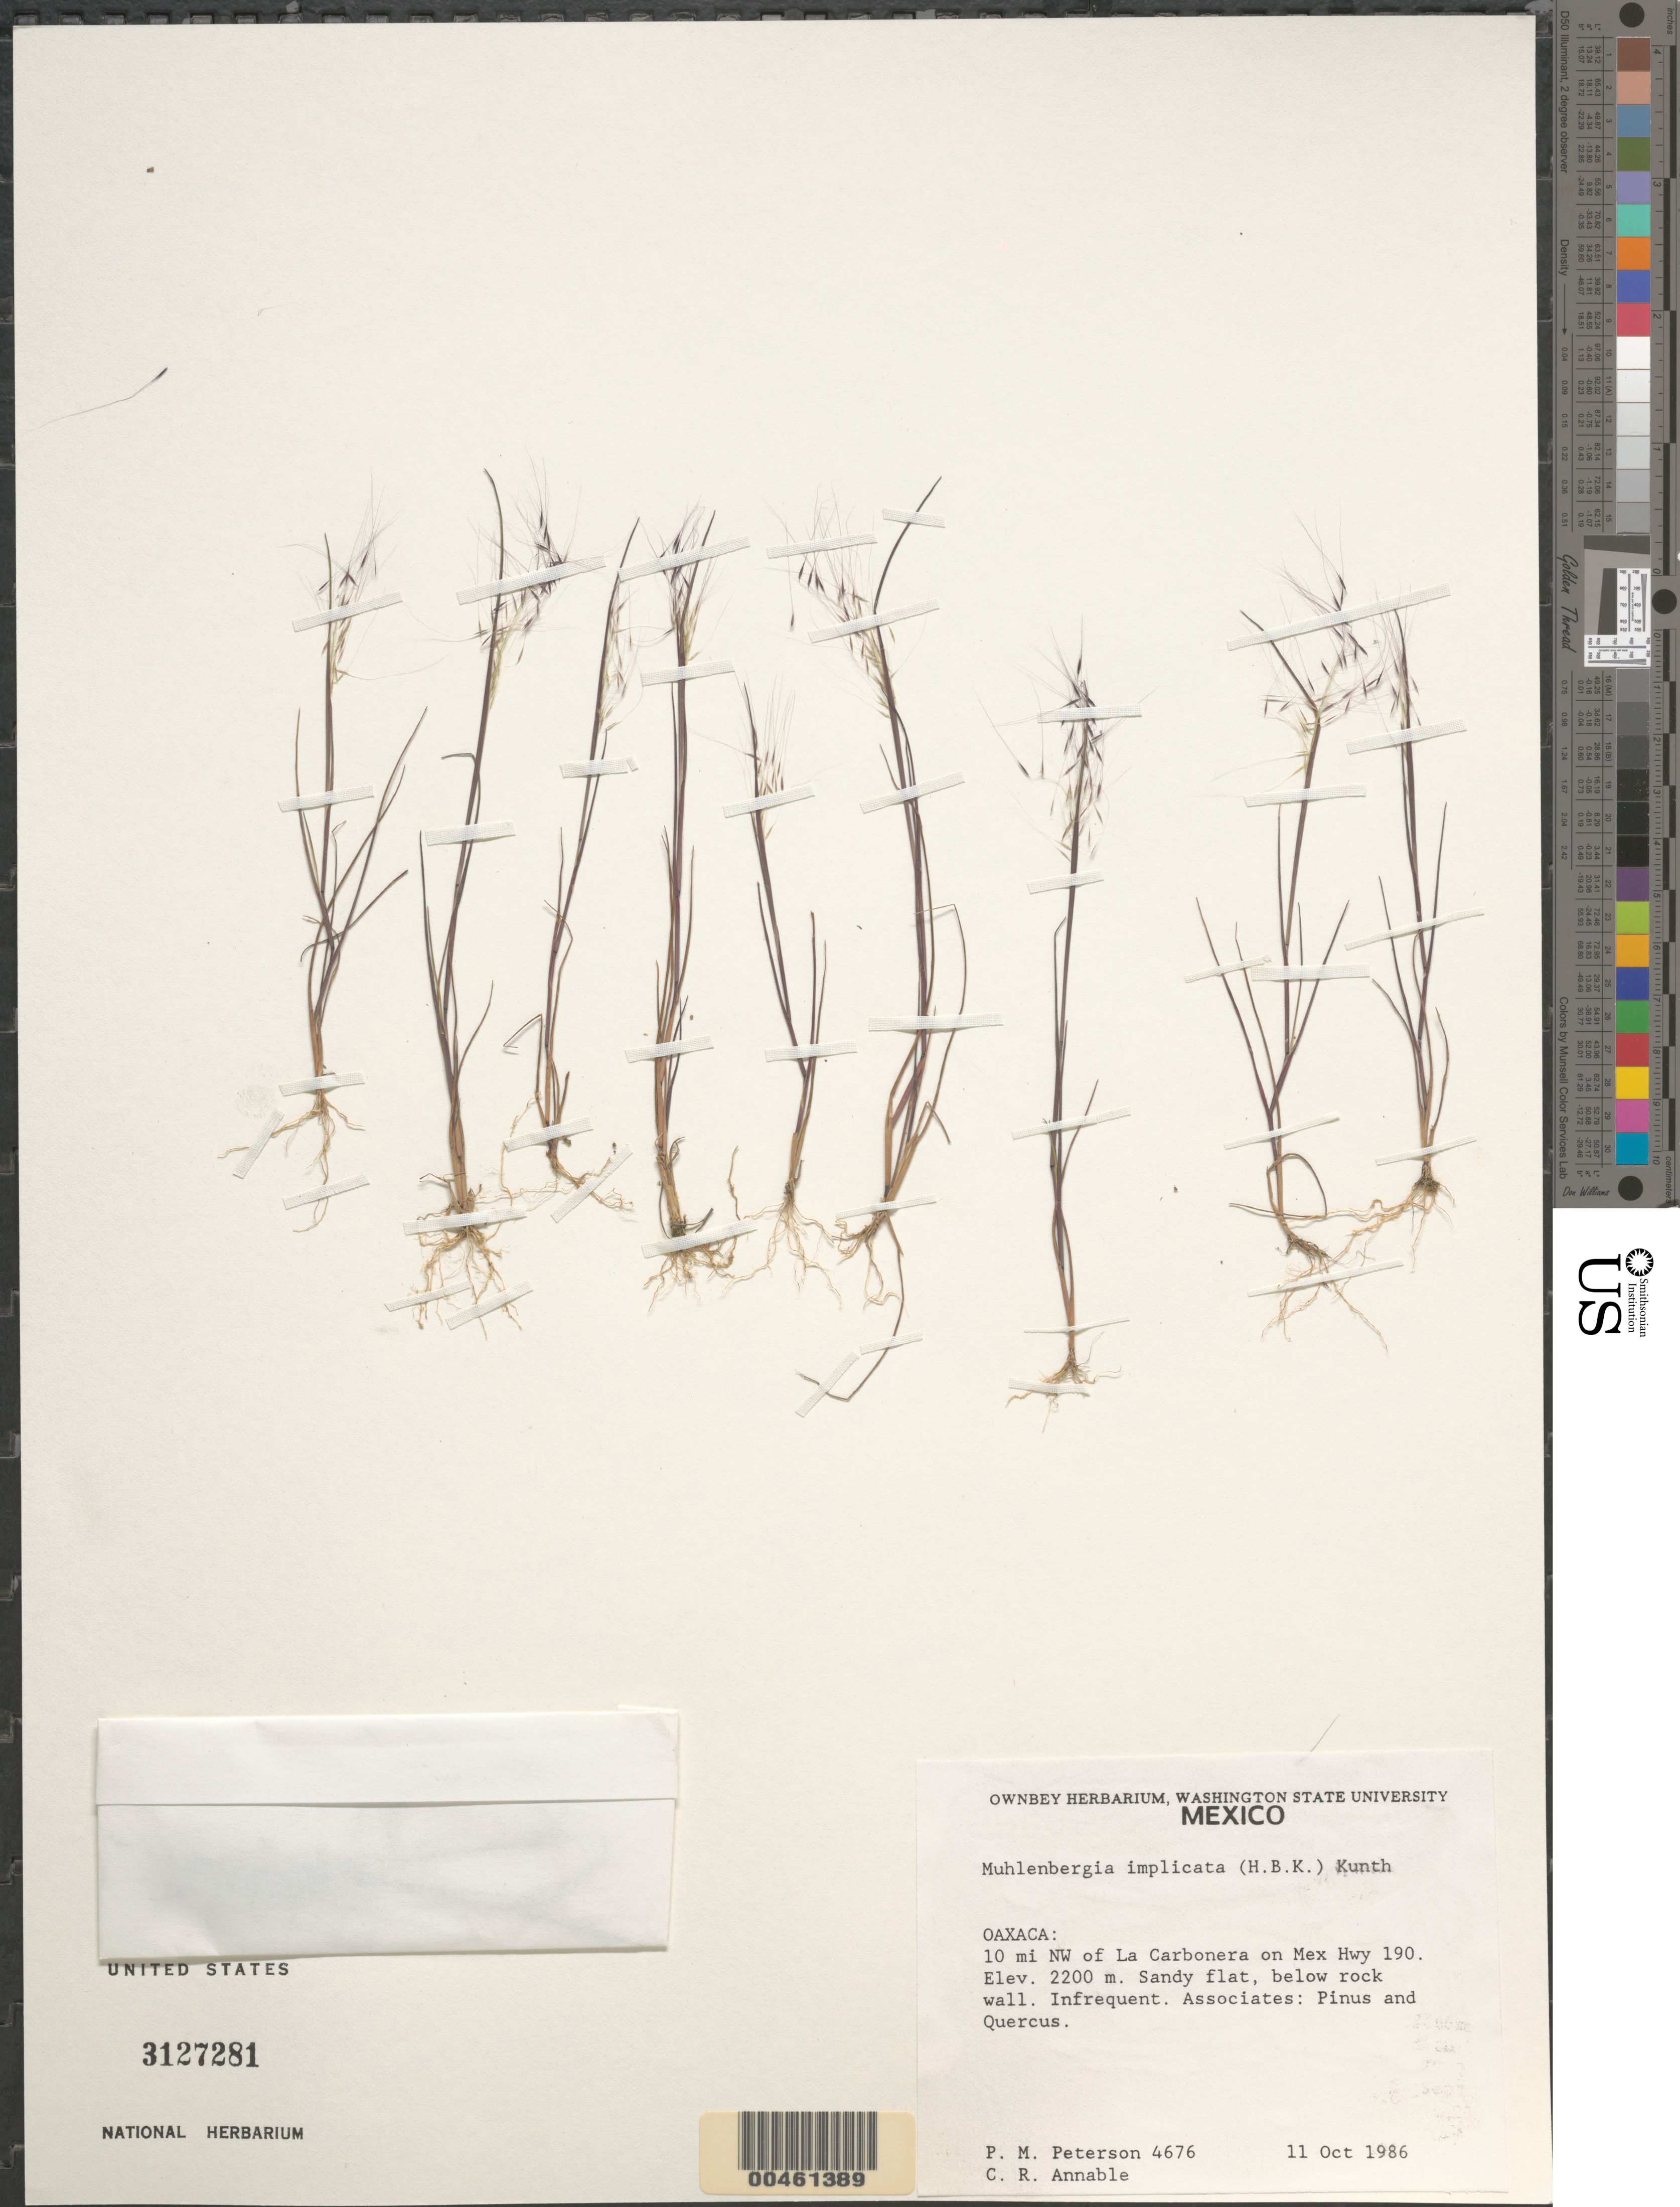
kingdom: Plantae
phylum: Tracheophyta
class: Liliopsida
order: Poales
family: Poaceae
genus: Muhlenbergia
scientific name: Muhlenbergia implicata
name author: (Kunth) Trin.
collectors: P. M. Peterson & C. R. Annable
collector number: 04676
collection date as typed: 11 Oct 1986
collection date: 1986-10-11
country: Mexico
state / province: Oaxaca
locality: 10 miles Northwest of La Carbonera on Mex 190.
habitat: Sandy flat, below rock wall. Associated with Quercus and Pinus.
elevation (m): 2200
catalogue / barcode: US 3127281